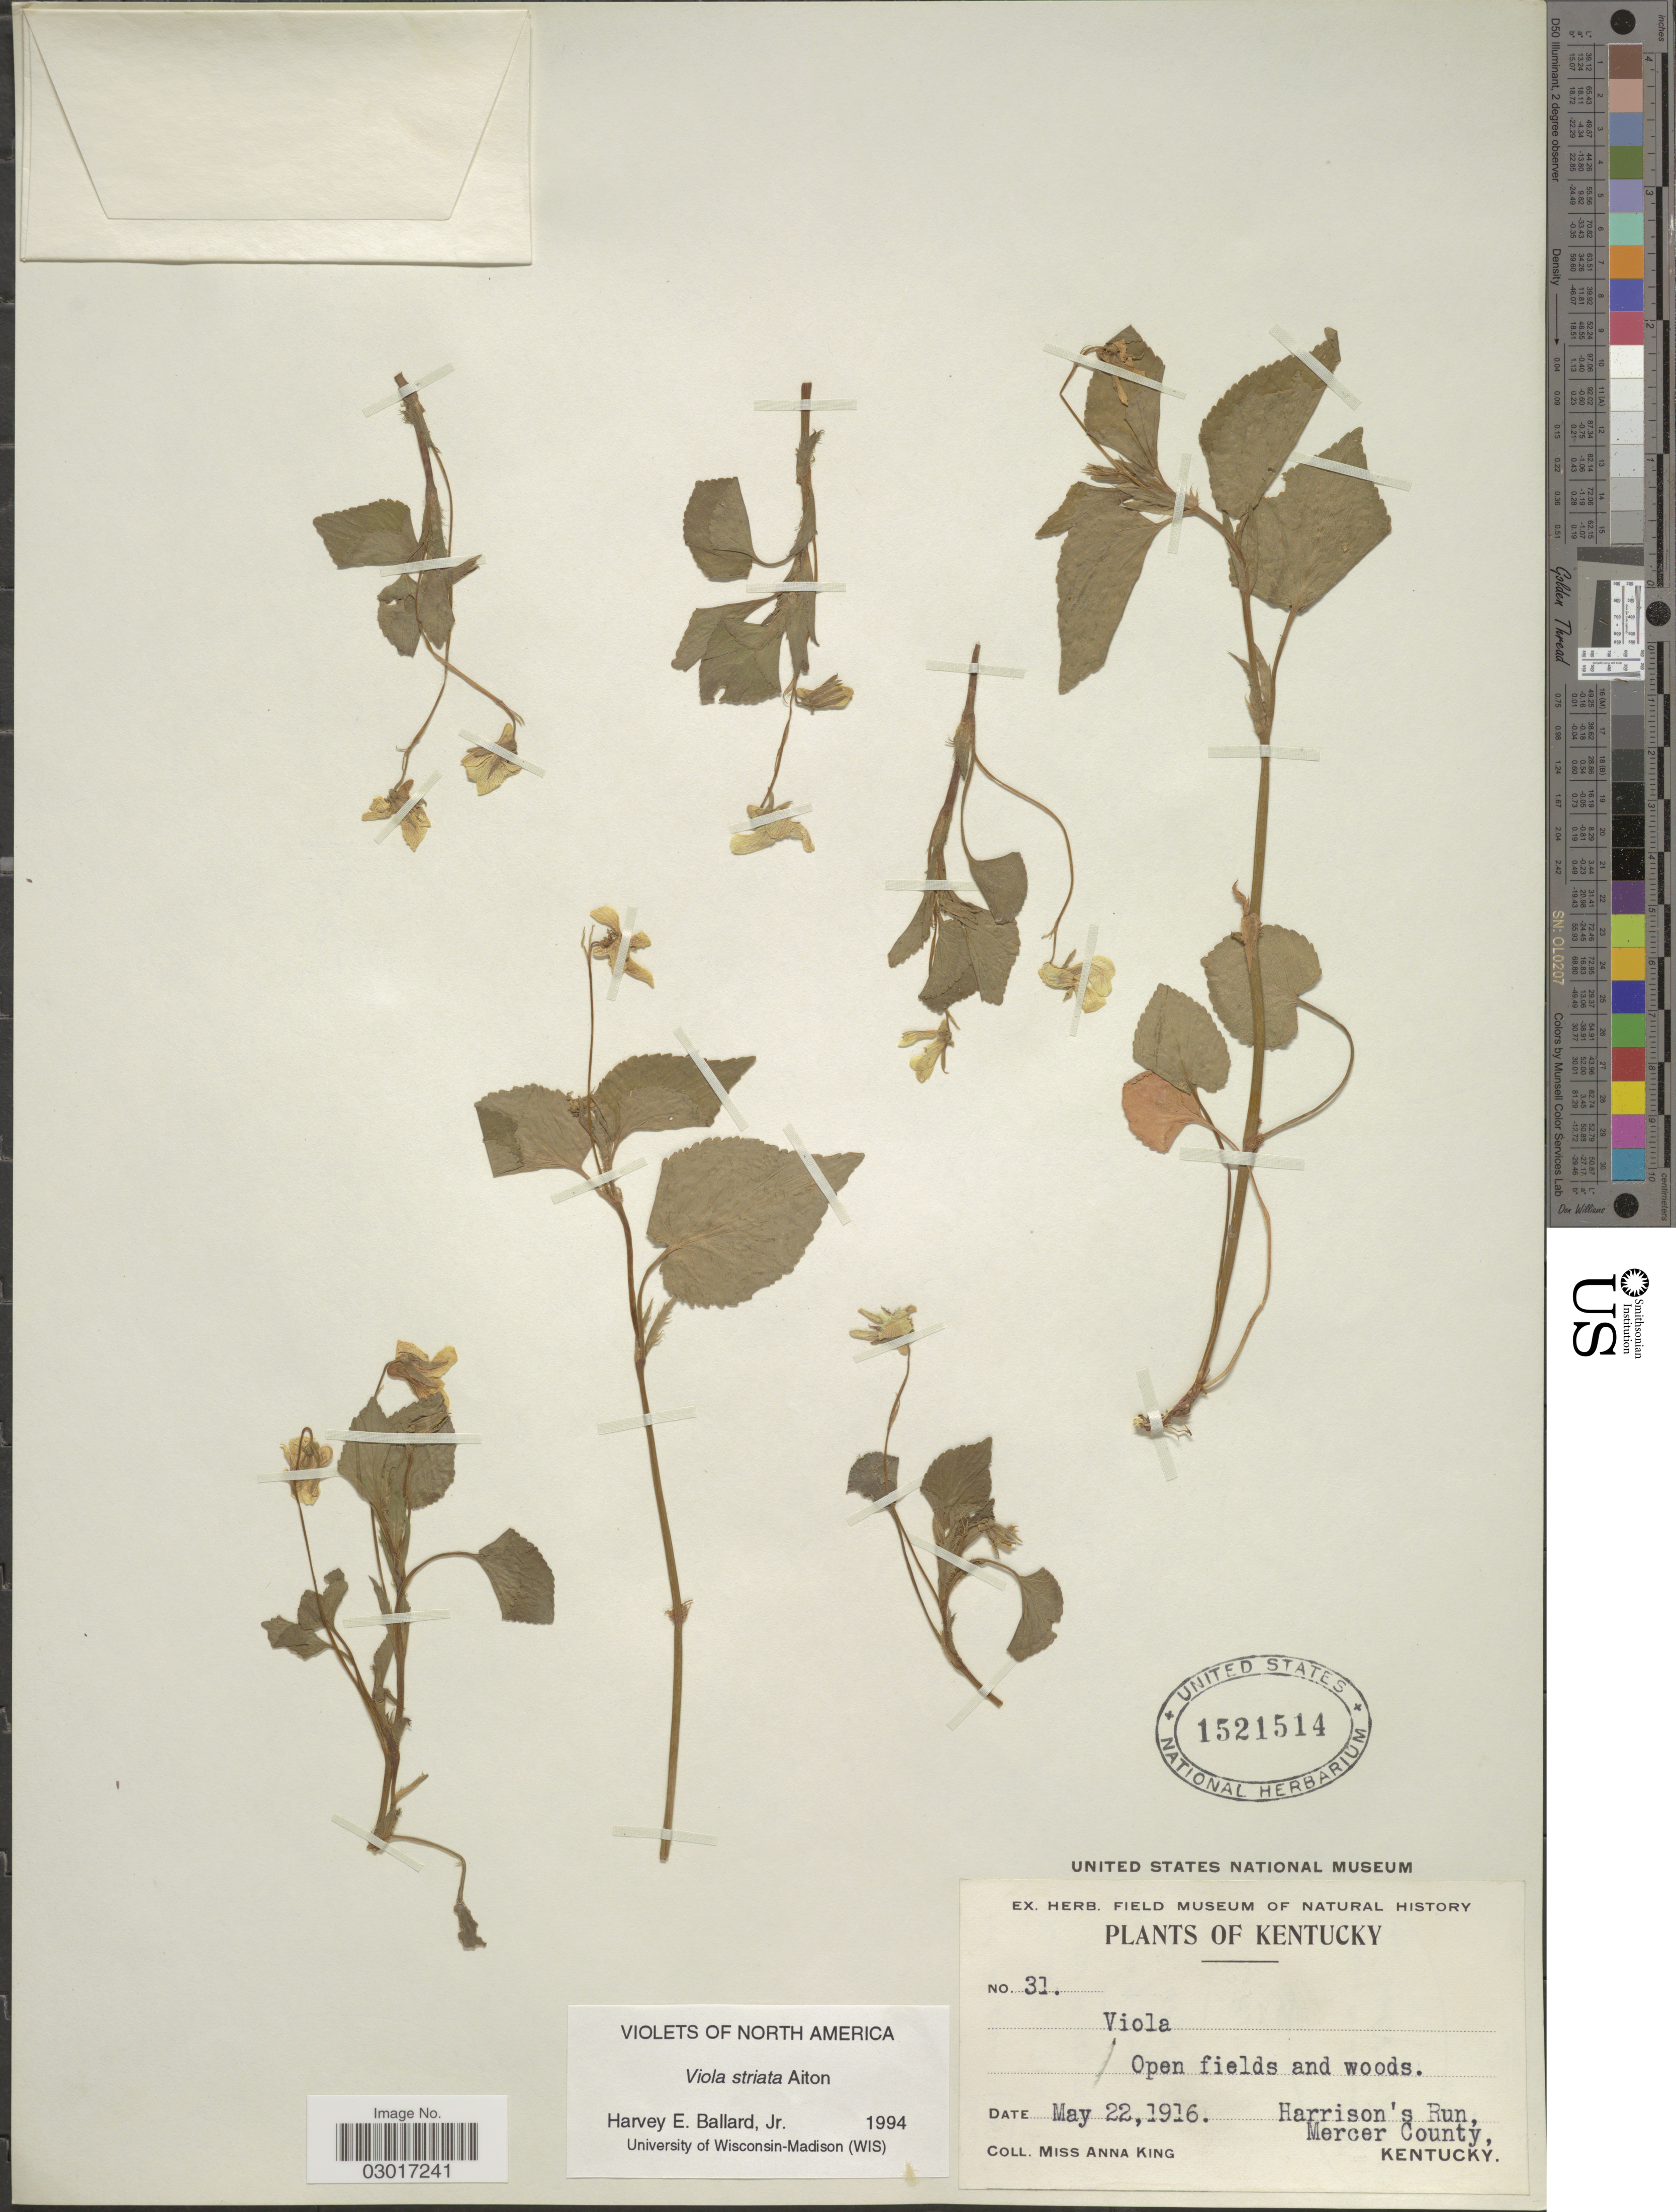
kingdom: Plantae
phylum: Tracheophyta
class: Magnoliopsida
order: Malpighiales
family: Violaceae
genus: Viola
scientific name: Viola striata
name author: Aiton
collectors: A. King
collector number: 31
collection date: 1916-05-22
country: United States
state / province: Kentucky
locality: Harrison's Run, Mercer County.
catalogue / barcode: US 1521514